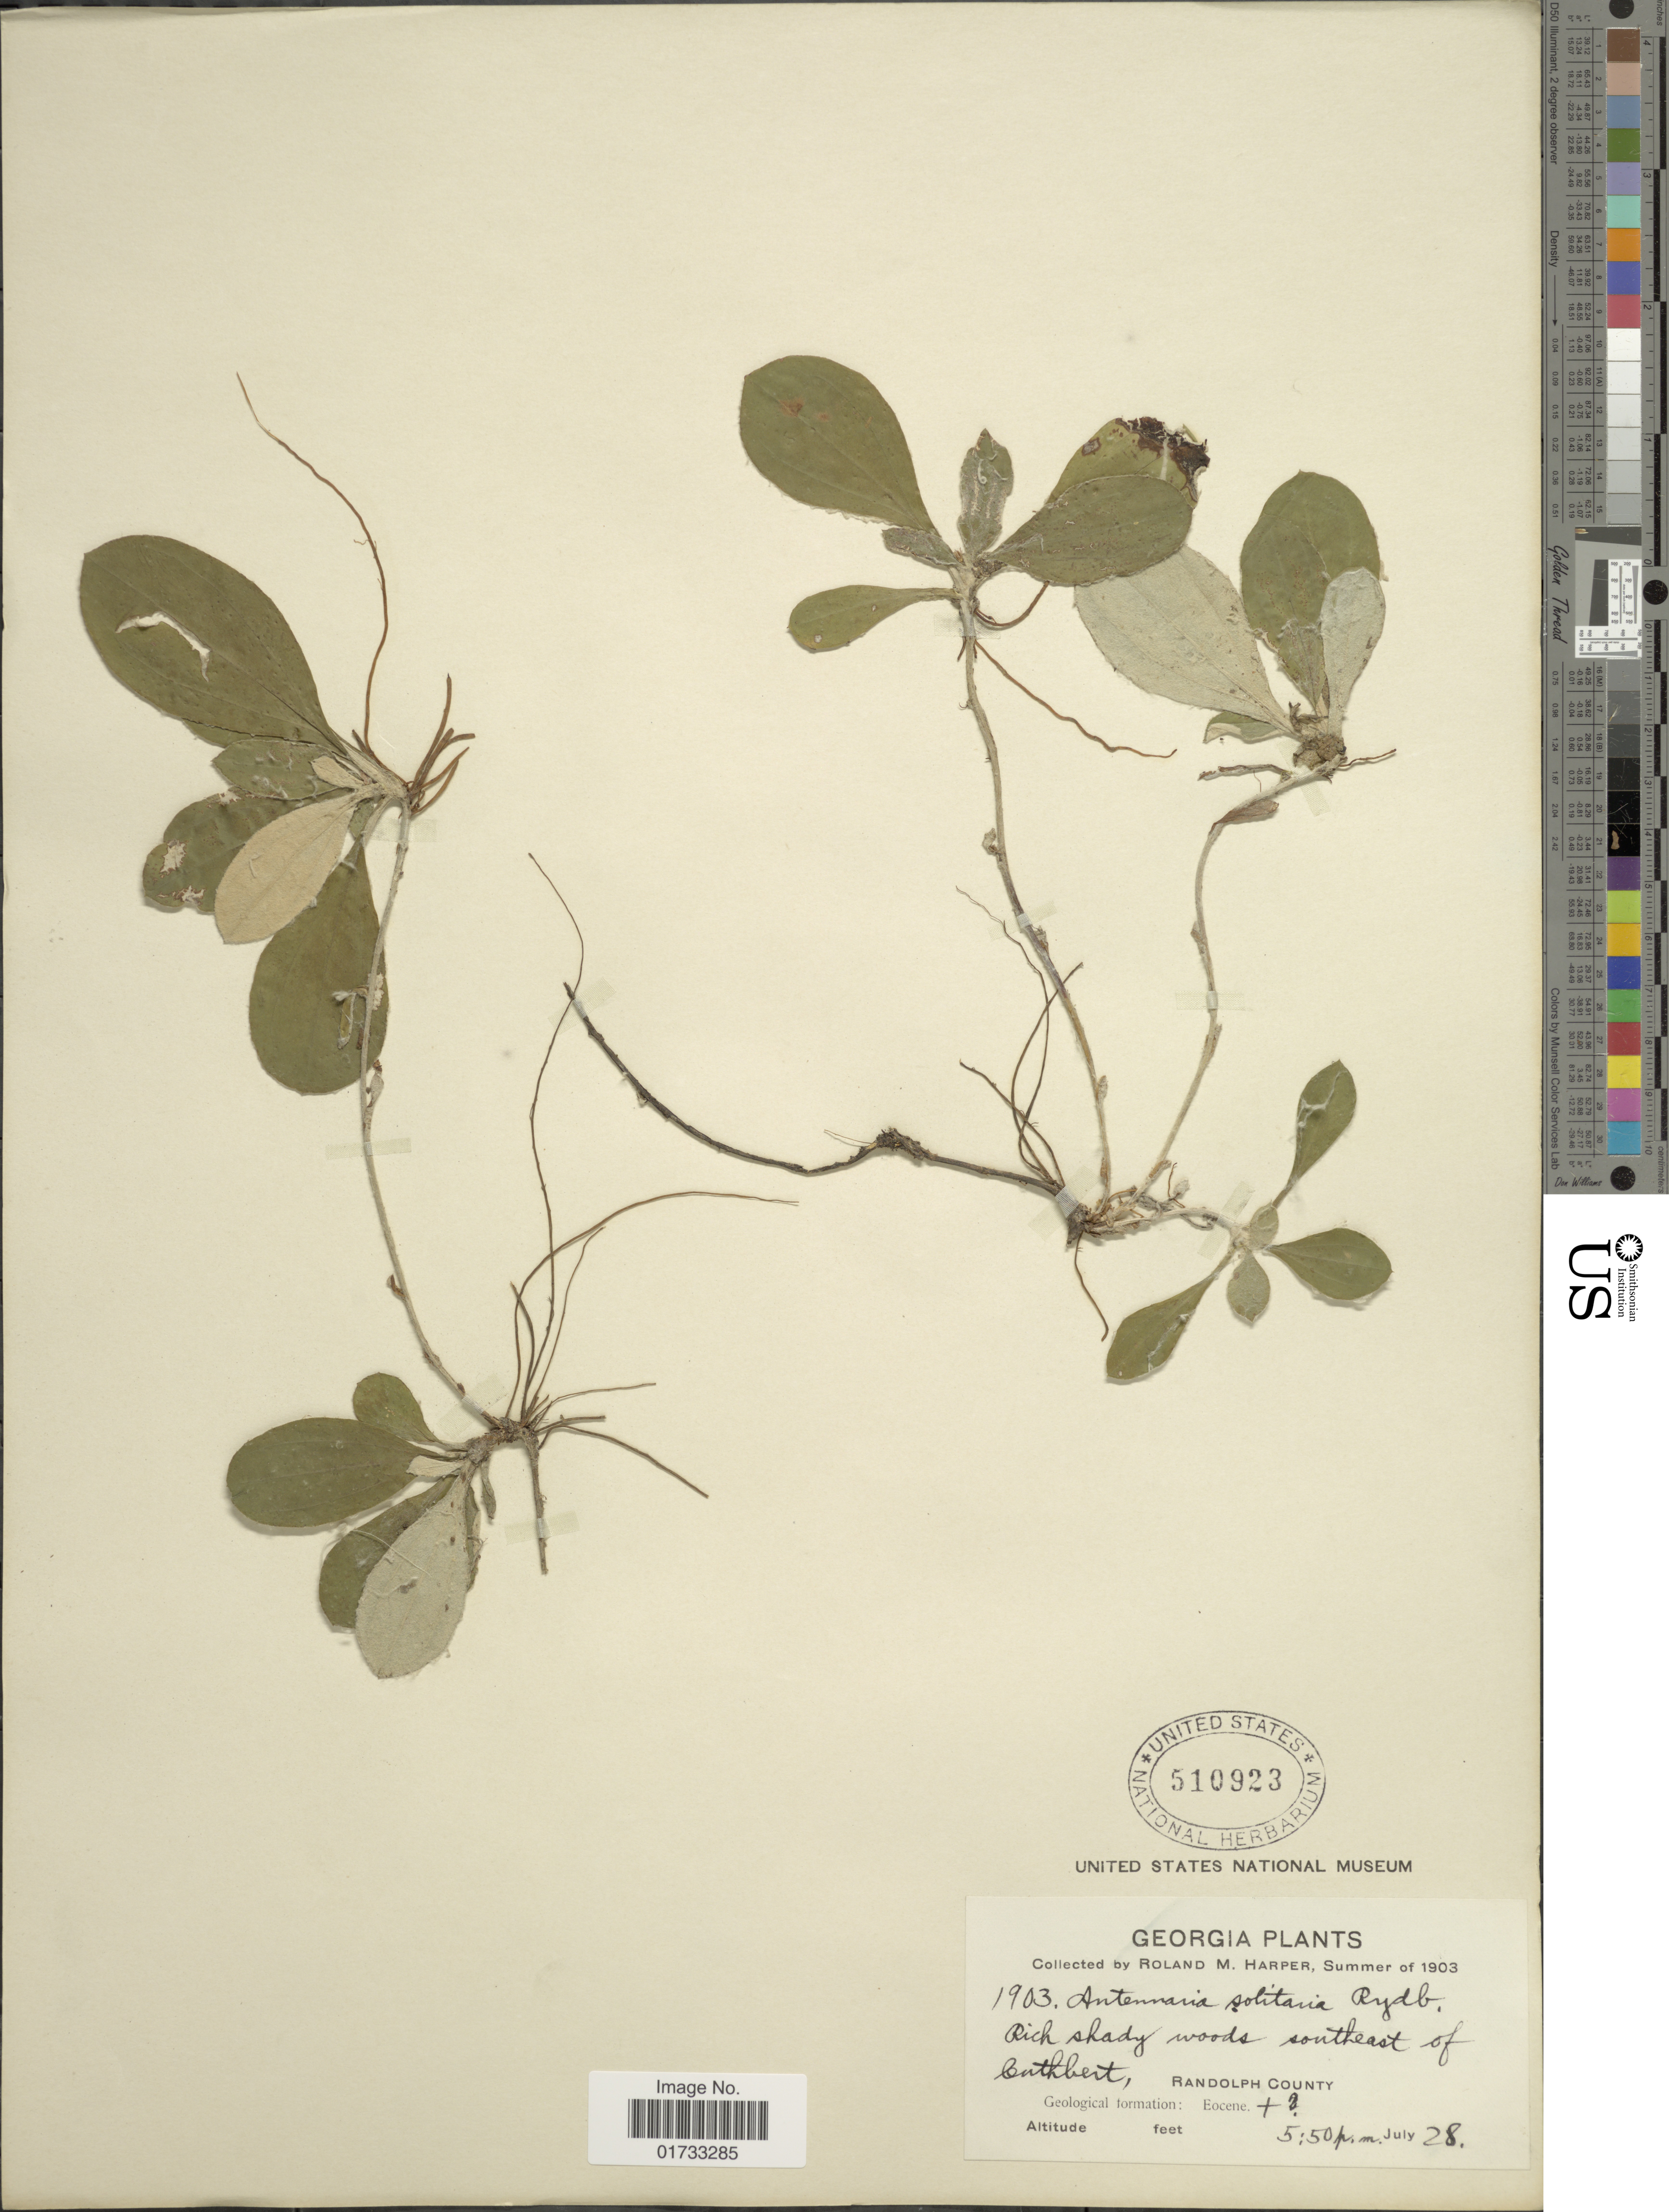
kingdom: Plantae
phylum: Tracheophyta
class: Magnoliopsida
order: Asterales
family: Asteraceae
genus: Antennaria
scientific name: Antennaria solitaria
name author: Rydb.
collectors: R. M. Harper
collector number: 1903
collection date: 1903-07-28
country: United States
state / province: Georgia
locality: Rich shady woods southeast of Cuthbert, Randolph County, Eocene.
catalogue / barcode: US 510923